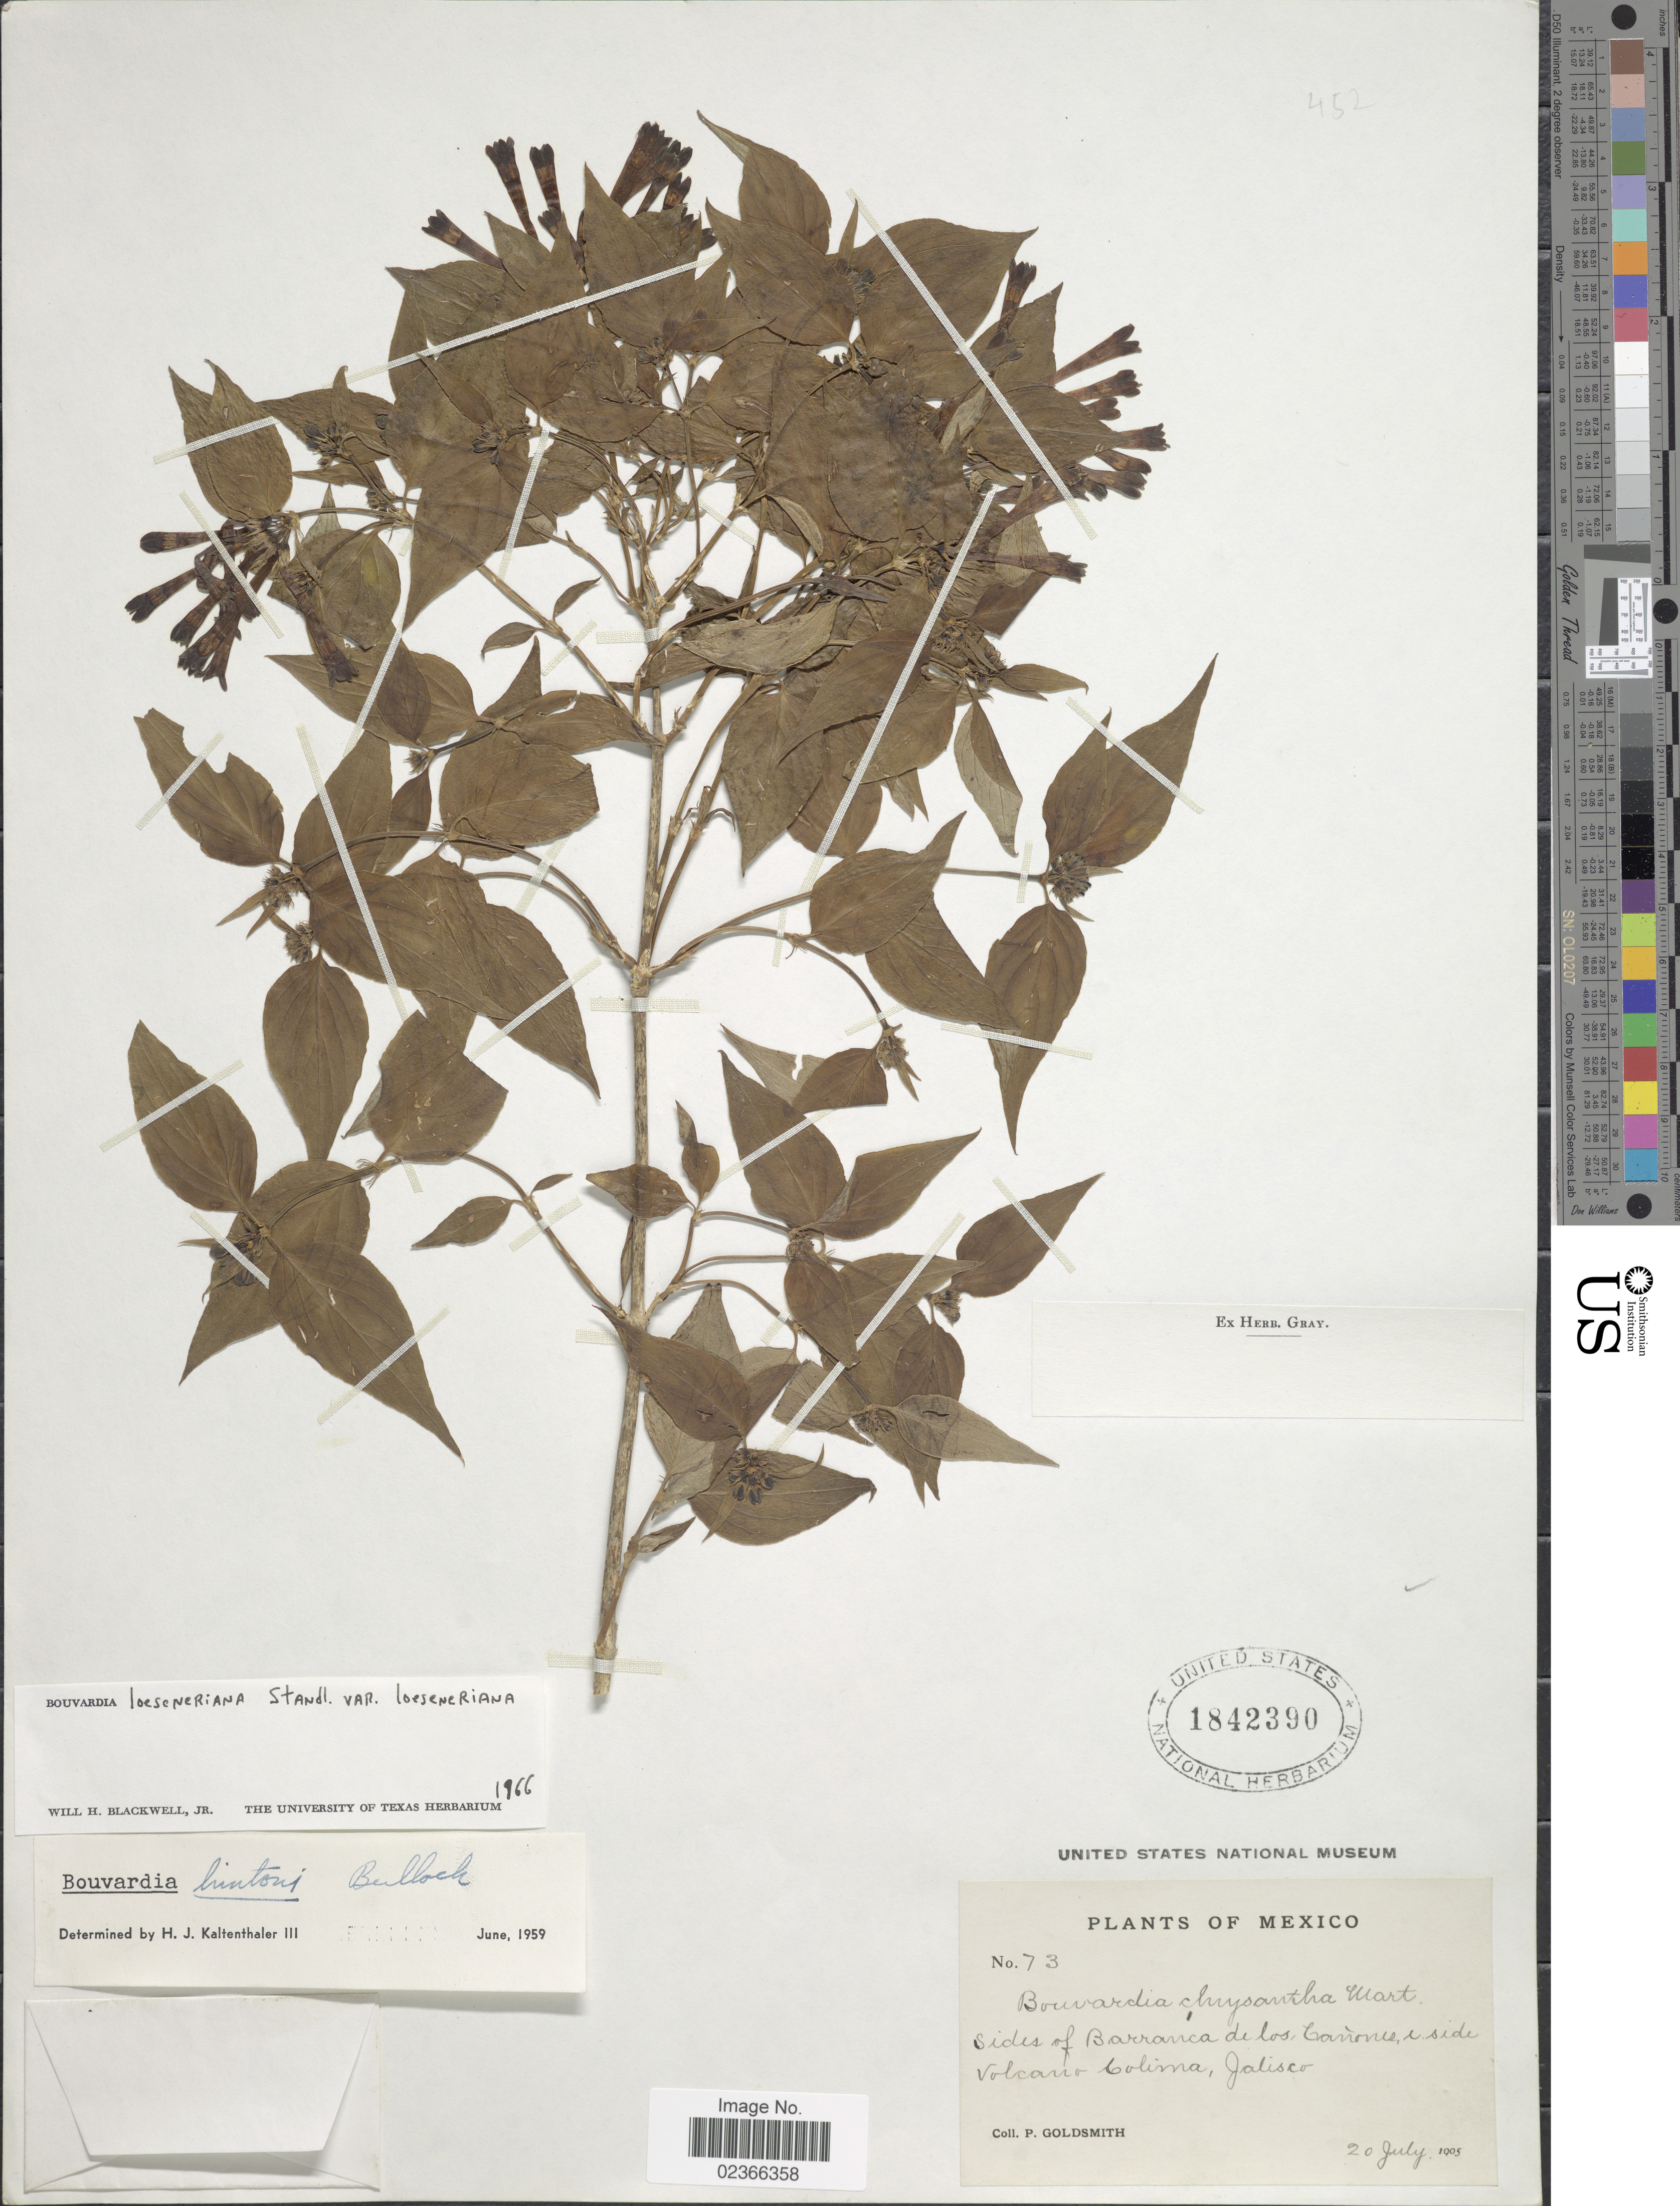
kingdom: Plantae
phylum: Tracheophyta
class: Magnoliopsida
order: Gentianales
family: Rubiaceae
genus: Bouvardia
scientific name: Bouvardia loeseneriana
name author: Standl.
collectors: P. Goldsmith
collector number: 73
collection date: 1905-07-20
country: Mexico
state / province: Jalisco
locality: Sides of Barranca de los Canones, e side Volcanio Colima, Jalisco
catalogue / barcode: US 1842390